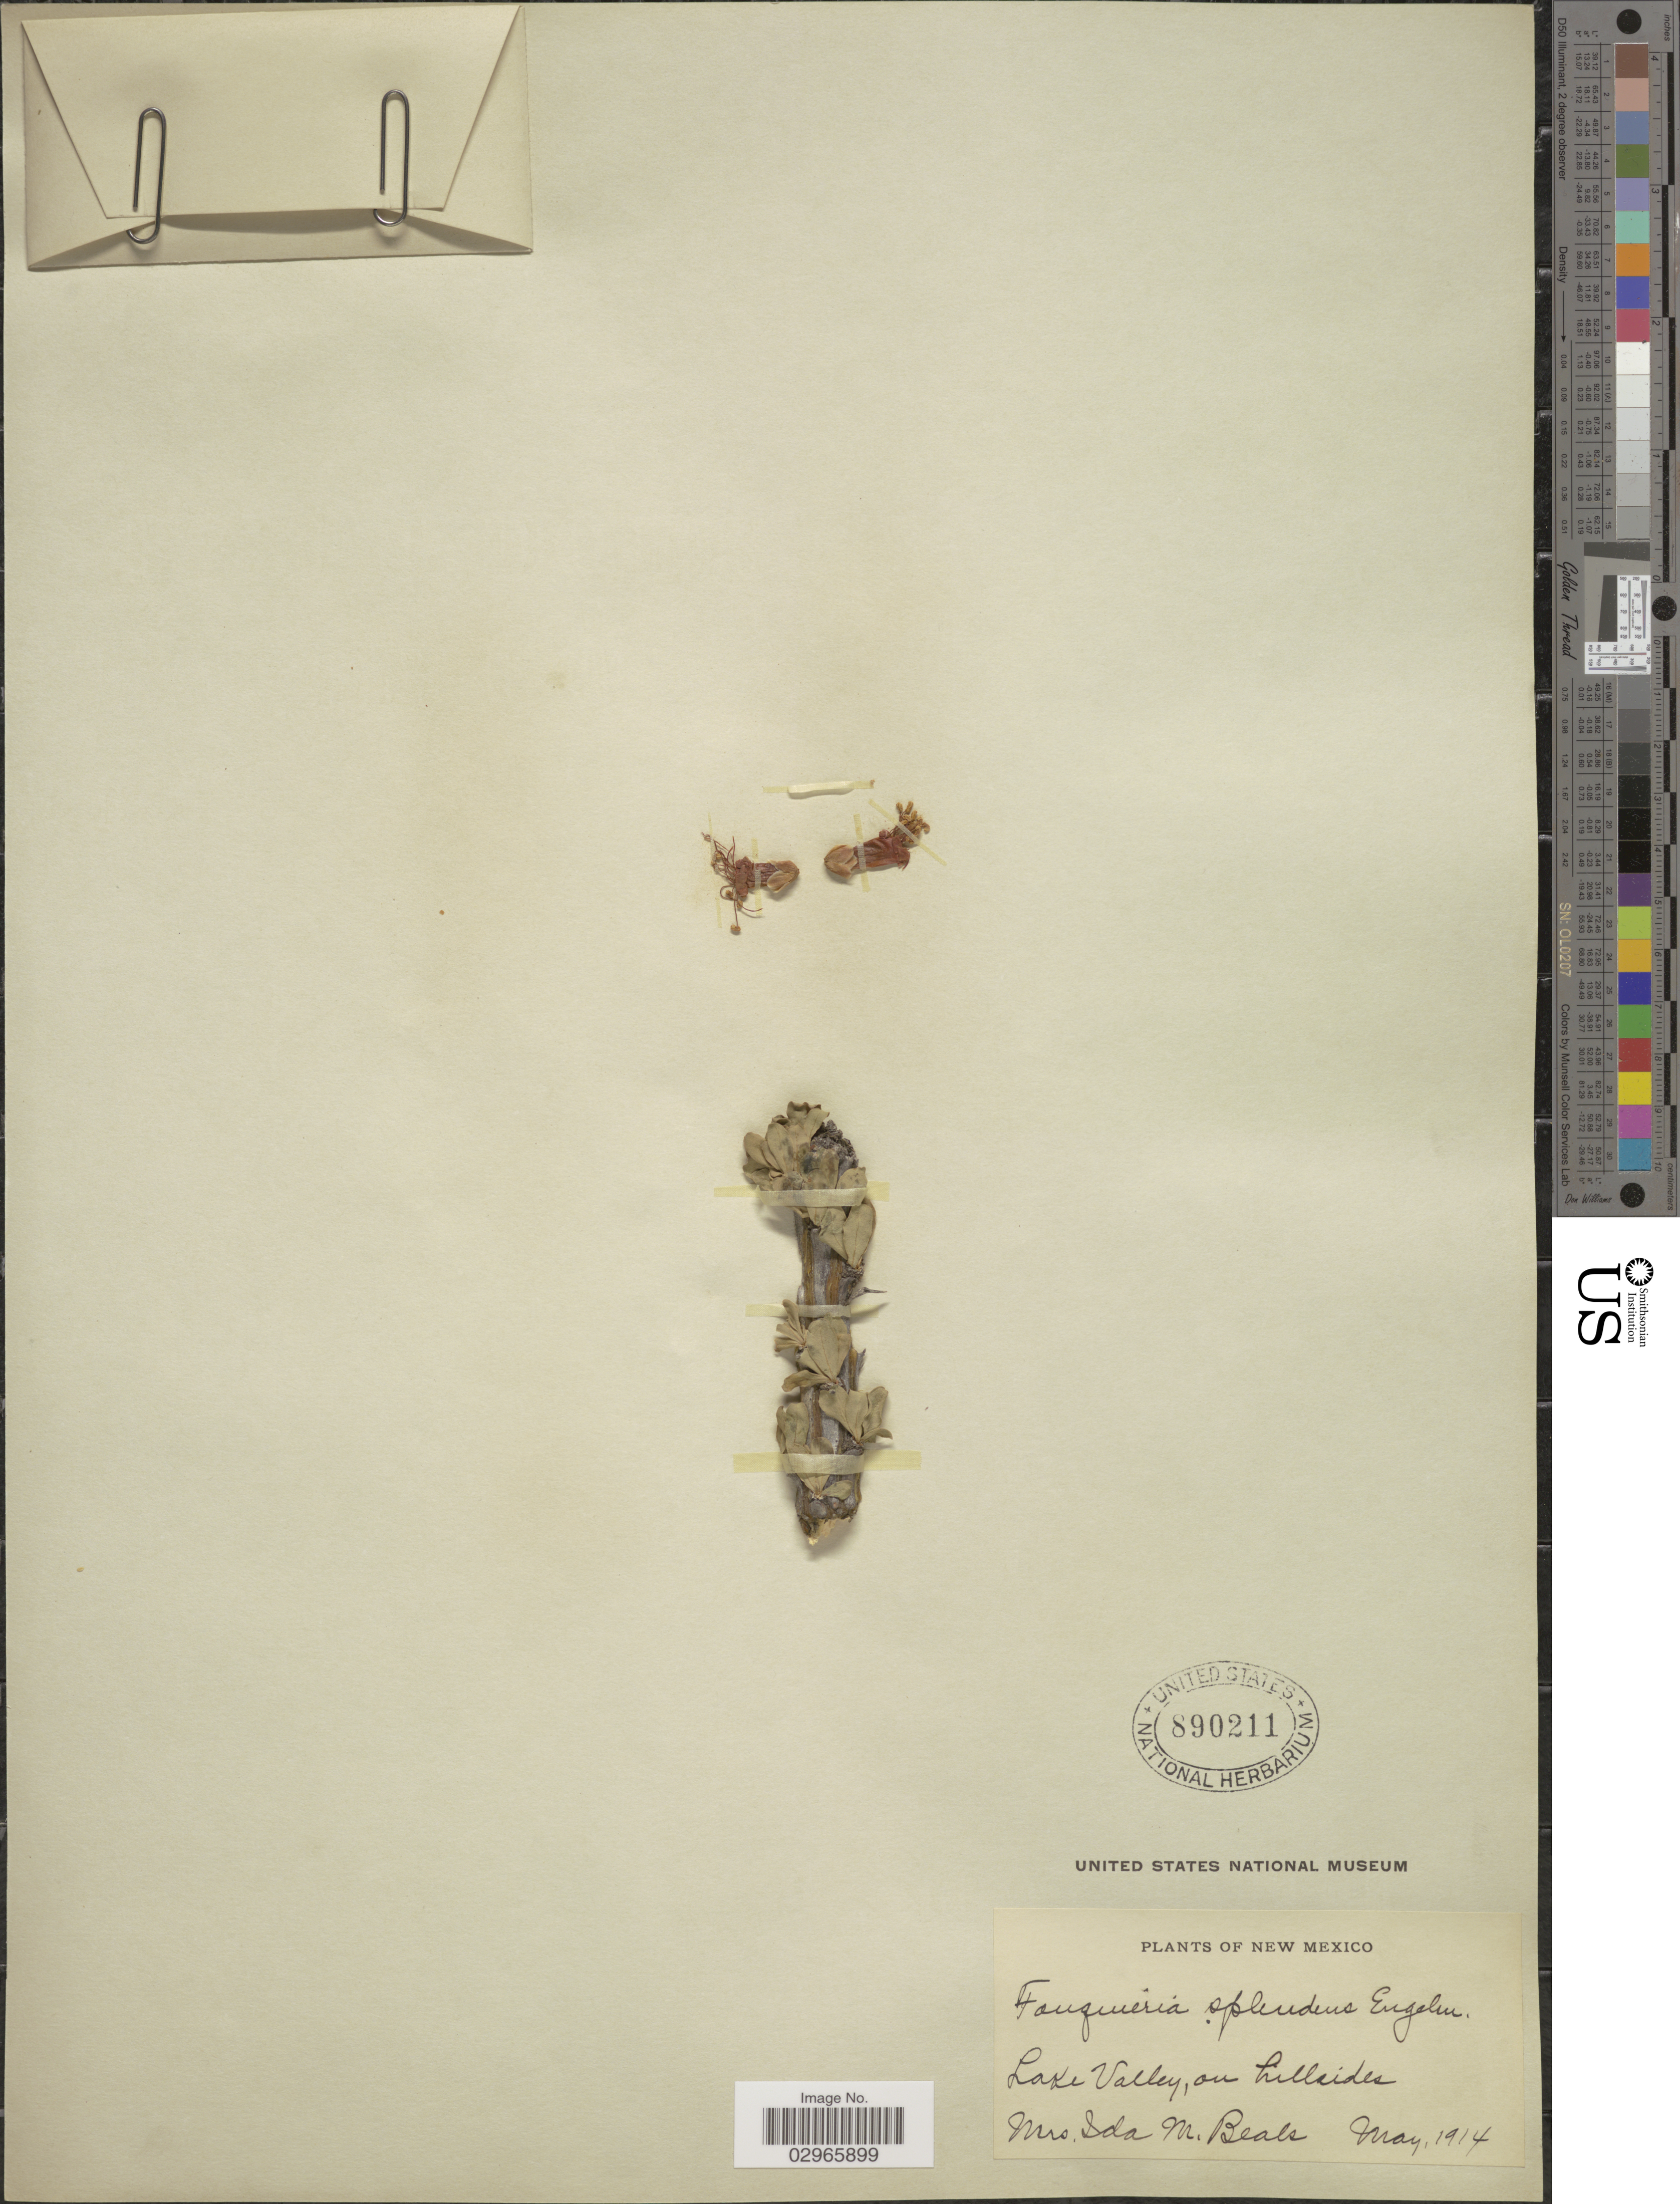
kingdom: Plantae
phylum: Tracheophyta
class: Magnoliopsida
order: Ericales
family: Fouquieriaceae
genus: Fouquieria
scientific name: Fouquieria splendens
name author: Engelm.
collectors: I. M. Beals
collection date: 1914-05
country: United States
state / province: New Mexico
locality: Lake Valley.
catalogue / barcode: US 890211